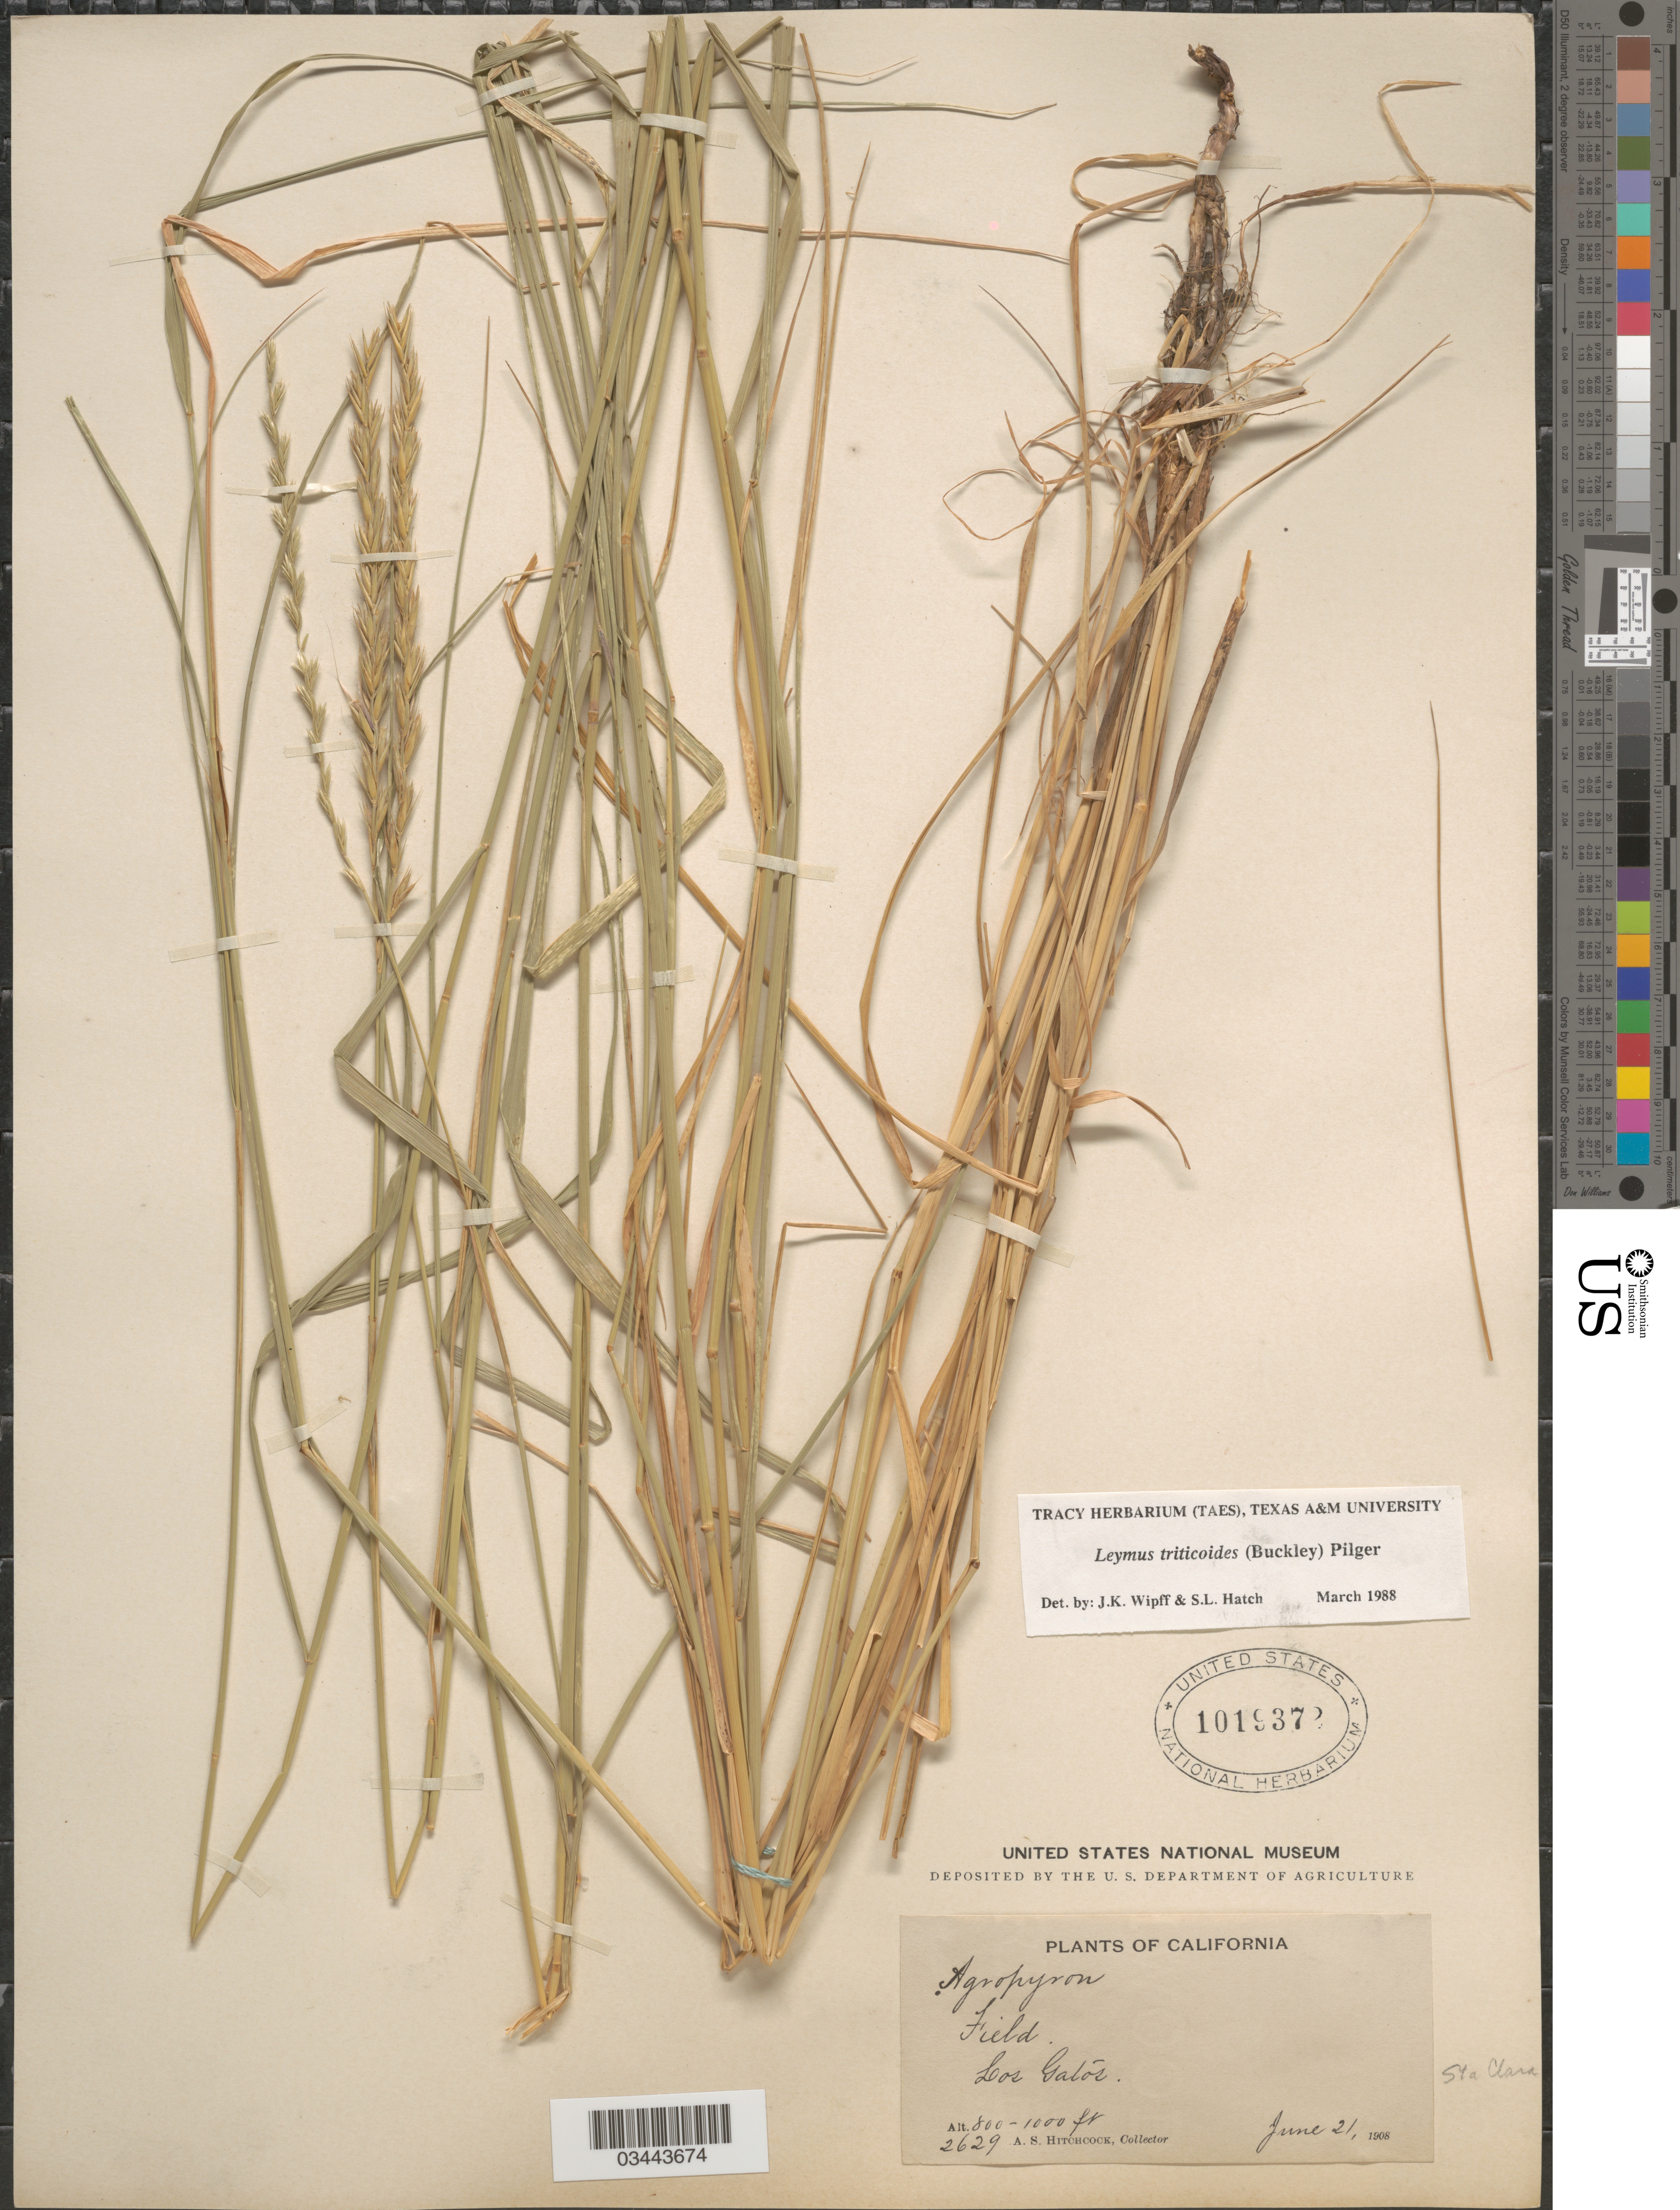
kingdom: Plantae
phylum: Tracheophyta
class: Liliopsida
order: Poales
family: Poaceae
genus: Leymus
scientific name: Leymus triticoides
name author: (Buckley) Pilg.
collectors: A. S. Hitchcock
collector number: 2629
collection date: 1908-06-21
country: United States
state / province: California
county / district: Santa Clara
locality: Sta Clara. Los Gatos.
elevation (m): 244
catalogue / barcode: US 1019372